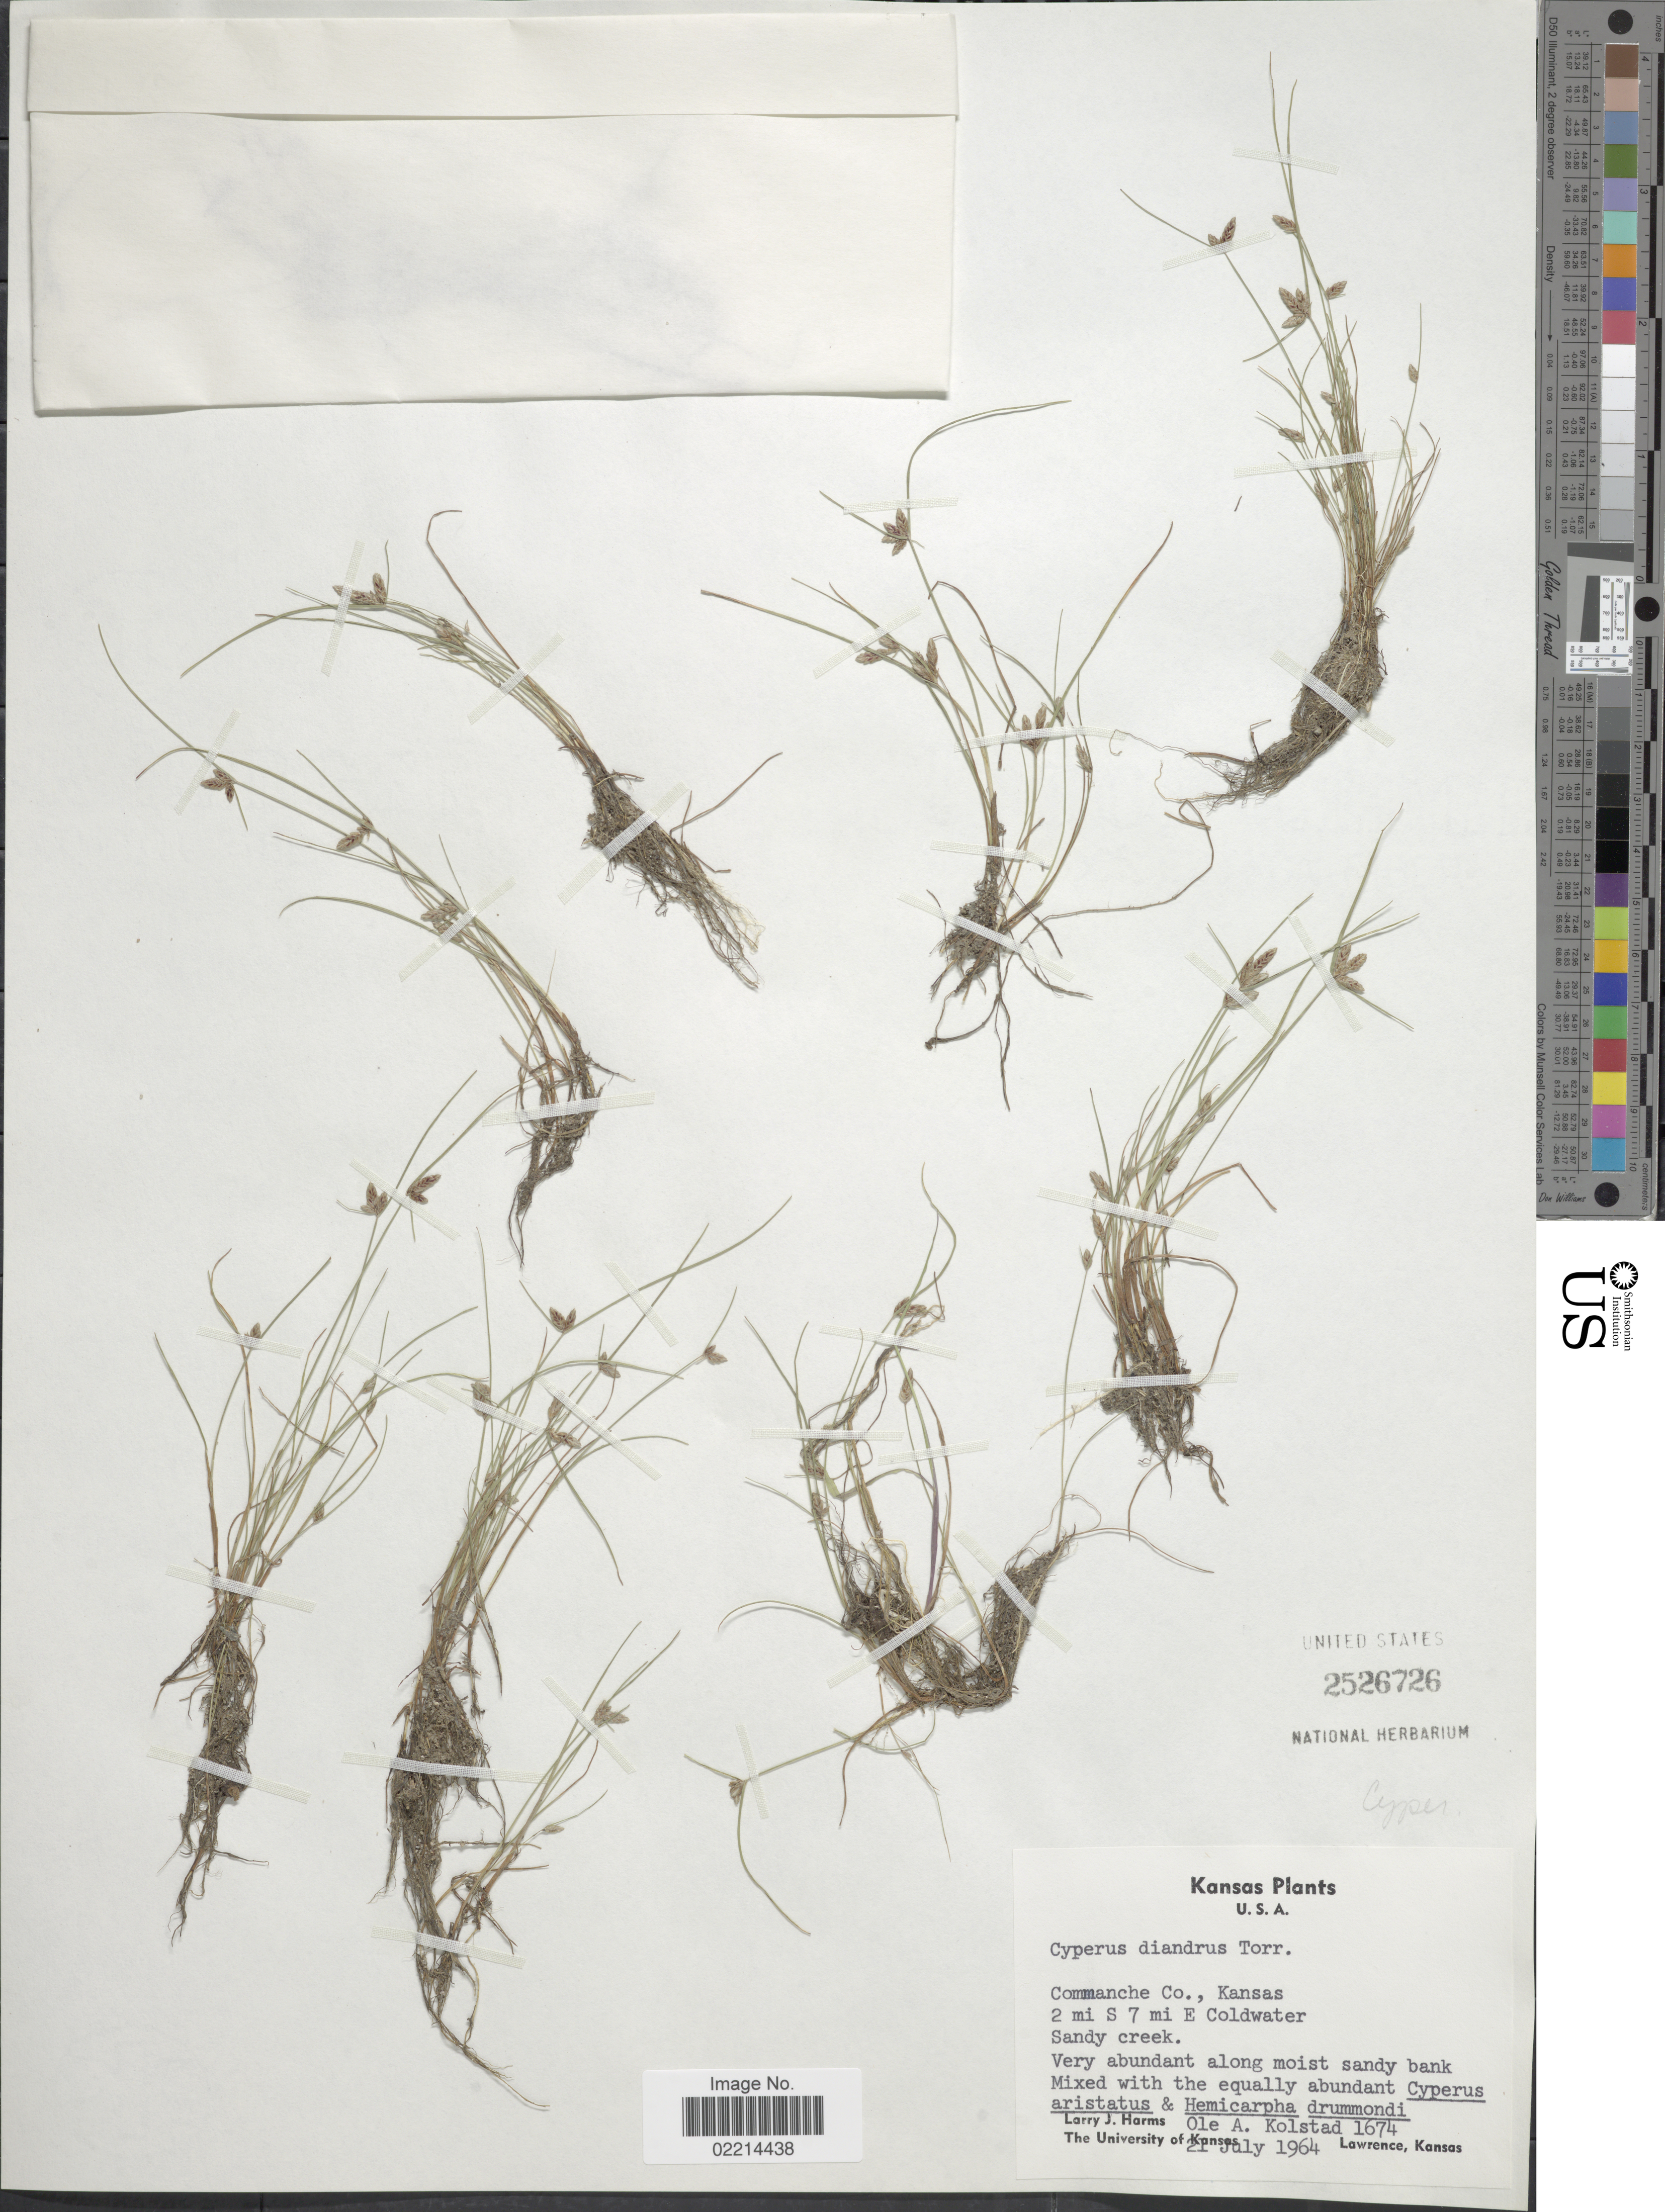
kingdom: Plantae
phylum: Tracheophyta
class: Liliopsida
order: Poales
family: Cyperaceae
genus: Cyperus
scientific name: Cyperus diandrus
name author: Torr.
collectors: L. Harms & O. Kolstad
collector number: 1674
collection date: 1964-07-21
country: United States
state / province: Kansas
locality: Comanche Co., 2 mi S 7 mi E Coldwater, sandy creek, very abundant along moist sandy bank.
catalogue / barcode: US 2526726